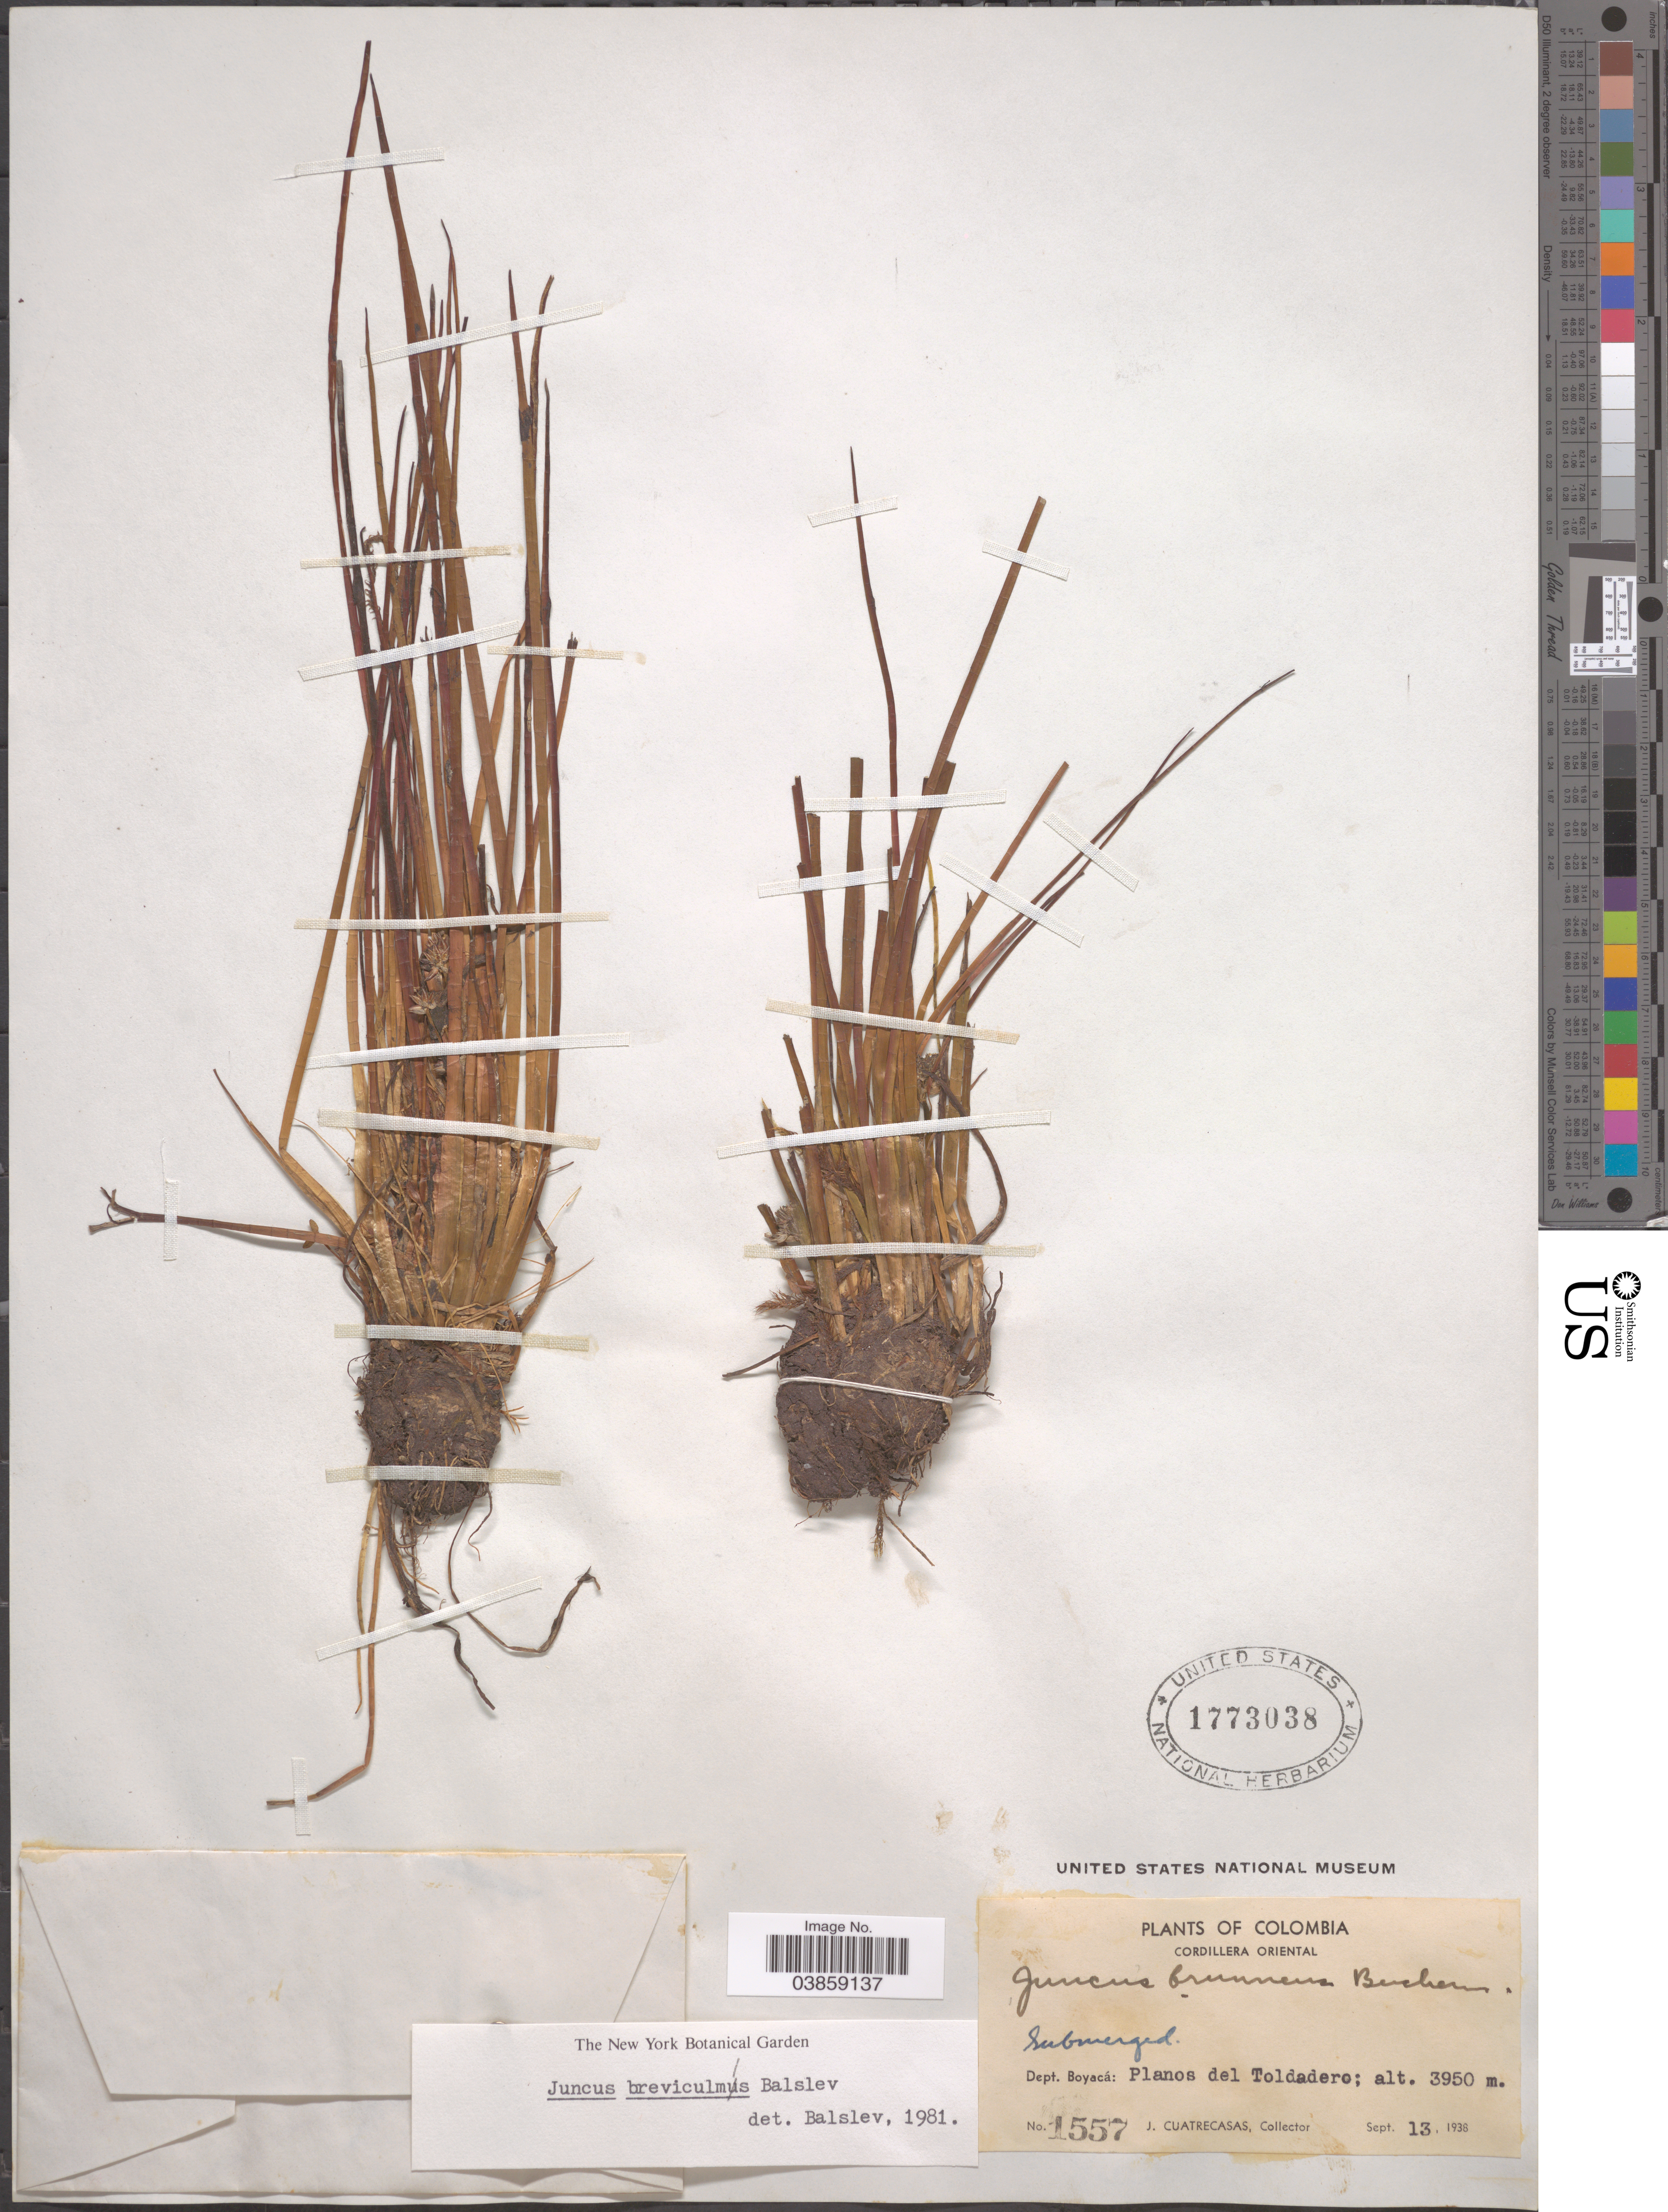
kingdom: Plantae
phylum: Tracheophyta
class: Liliopsida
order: Poales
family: Juncaceae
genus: Juncus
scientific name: Juncus breviculmis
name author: Balslev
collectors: J. Cuatrecasas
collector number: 1557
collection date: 1938-09-13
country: Colombia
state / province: Boyacá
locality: Cordillera Oriental. Dept. Boyacá: Planos del Toldadero.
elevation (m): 3950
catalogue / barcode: US 1773038